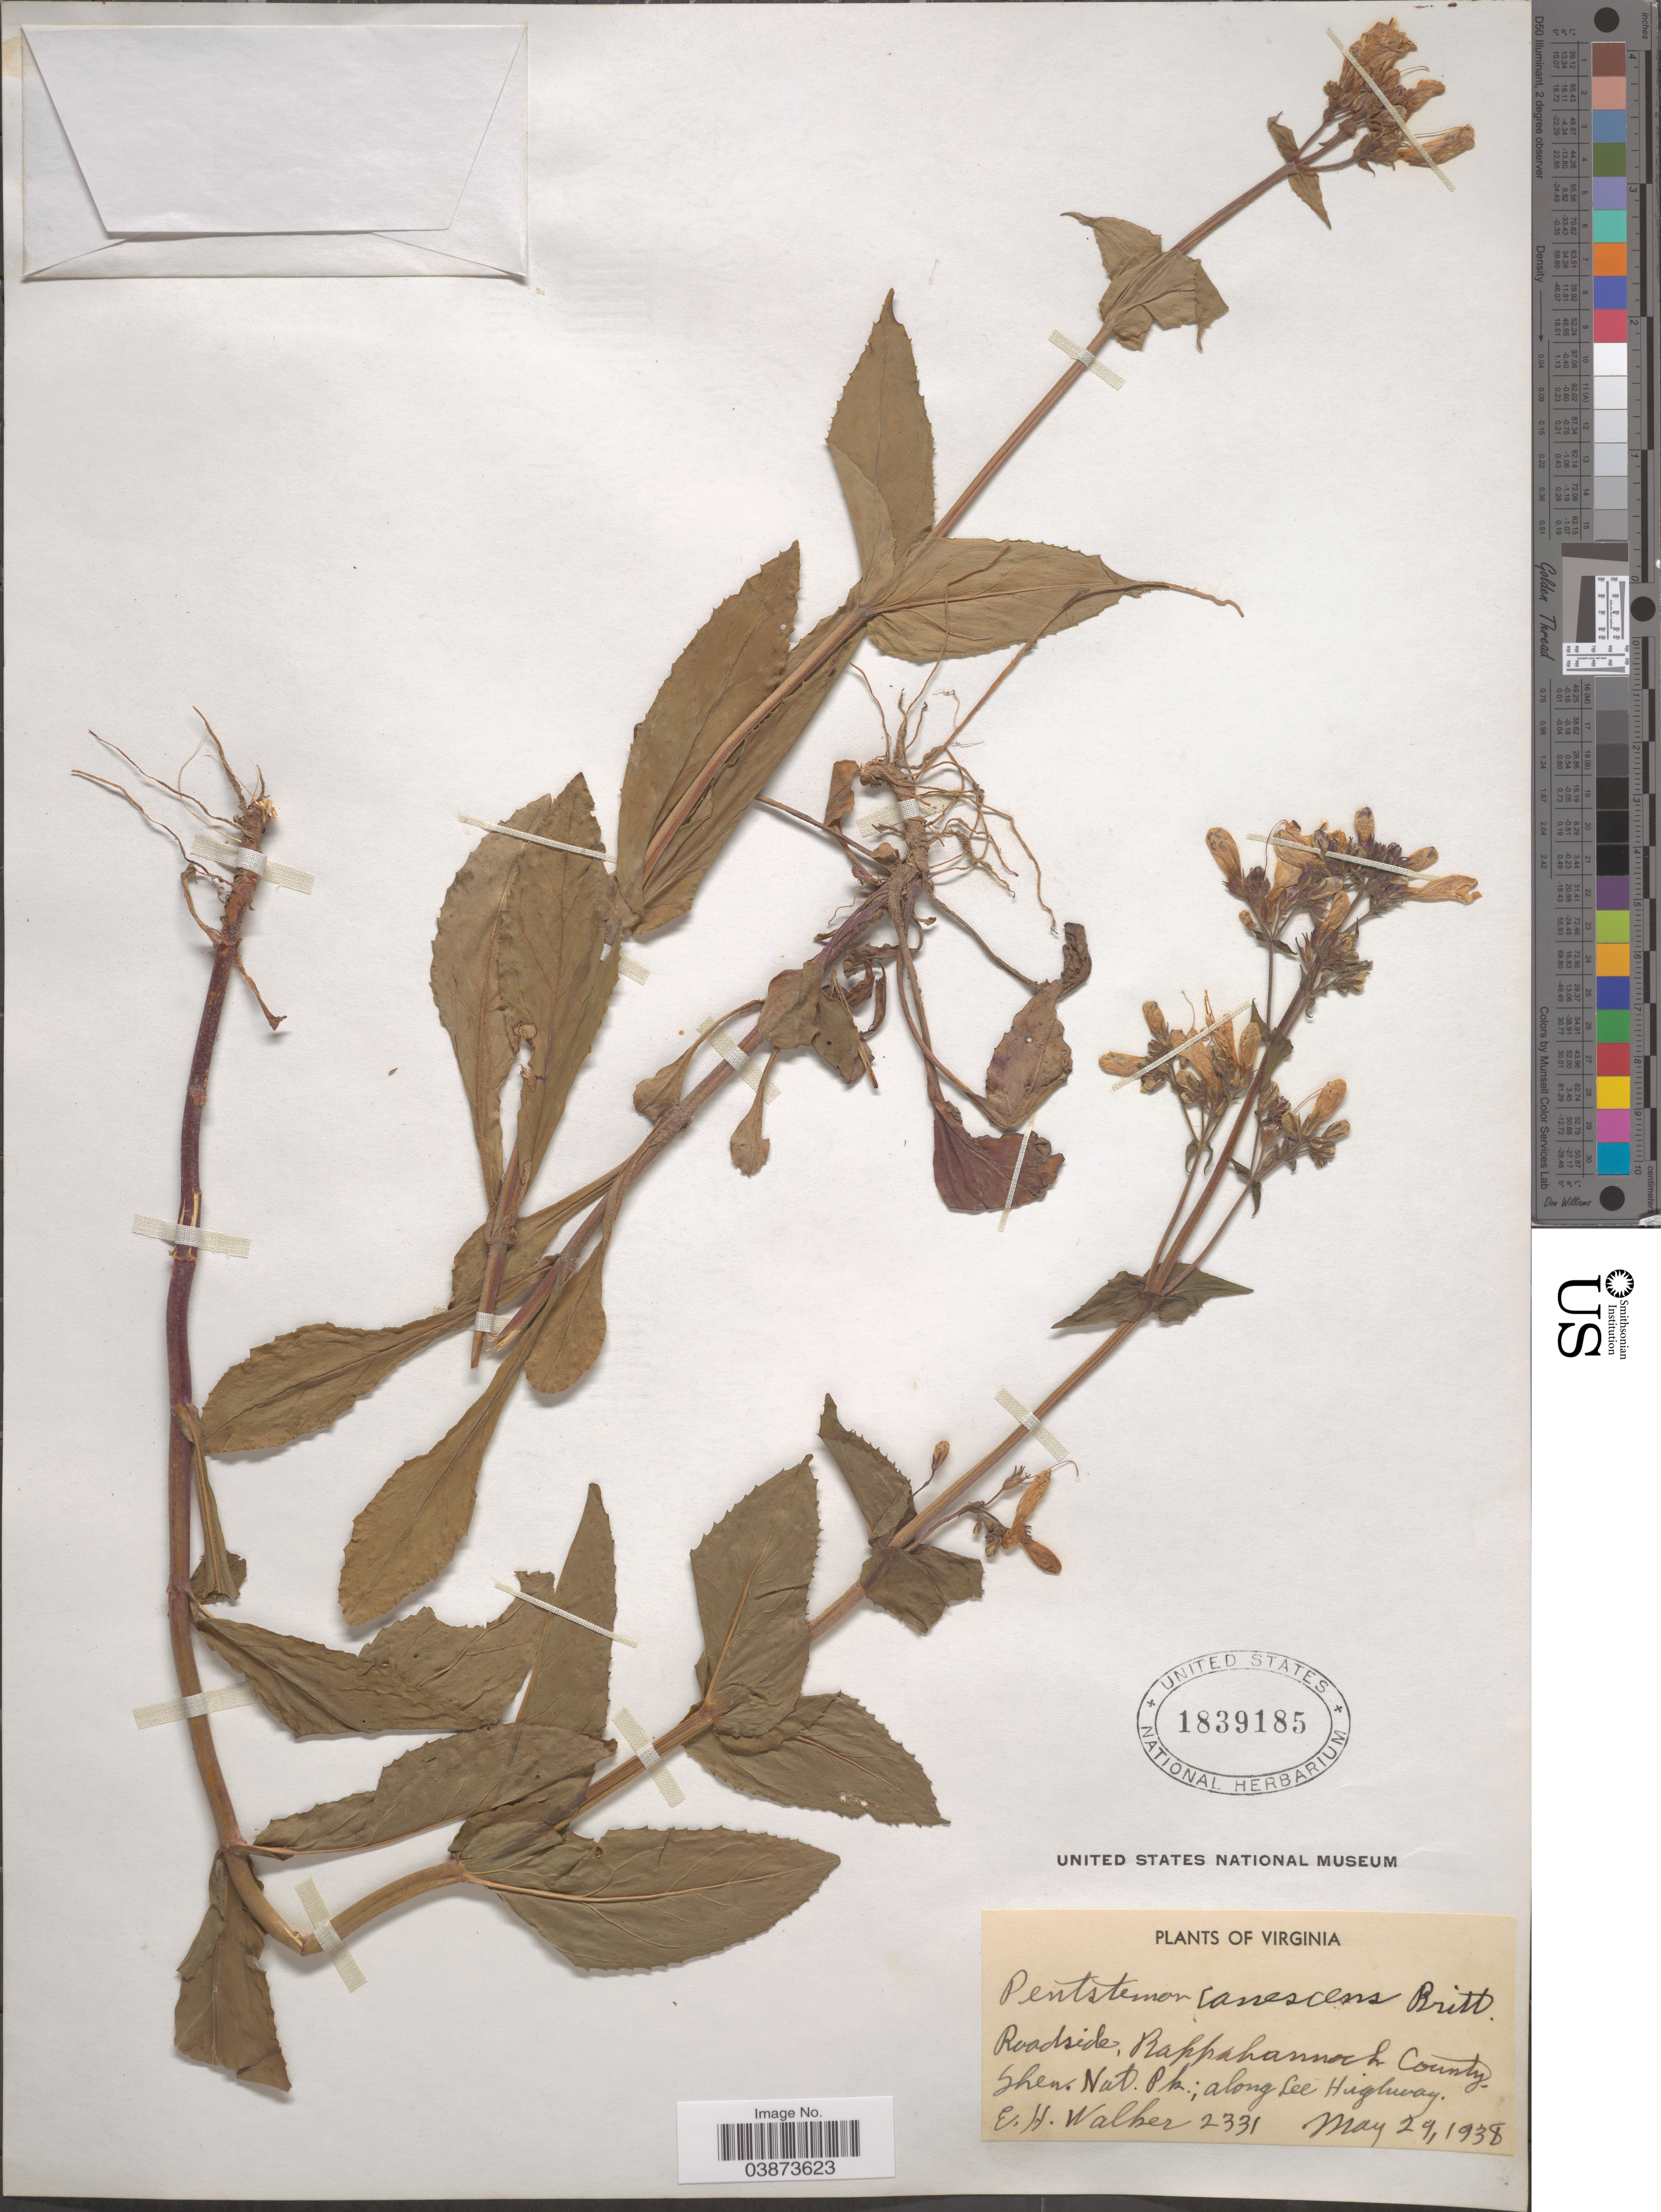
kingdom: Plantae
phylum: Tracheophyta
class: Magnoliopsida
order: Lamiales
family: Plantaginaceae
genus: Penstemon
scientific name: Penstemon canescens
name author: L.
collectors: E. H. Walker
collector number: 2331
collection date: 1938-05-29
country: United States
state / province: Virginia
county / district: Rappahannock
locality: Roadside, Rapphhannoch County, Shen. Nat. Pk.; along Lee Highway.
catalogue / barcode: US 1839185